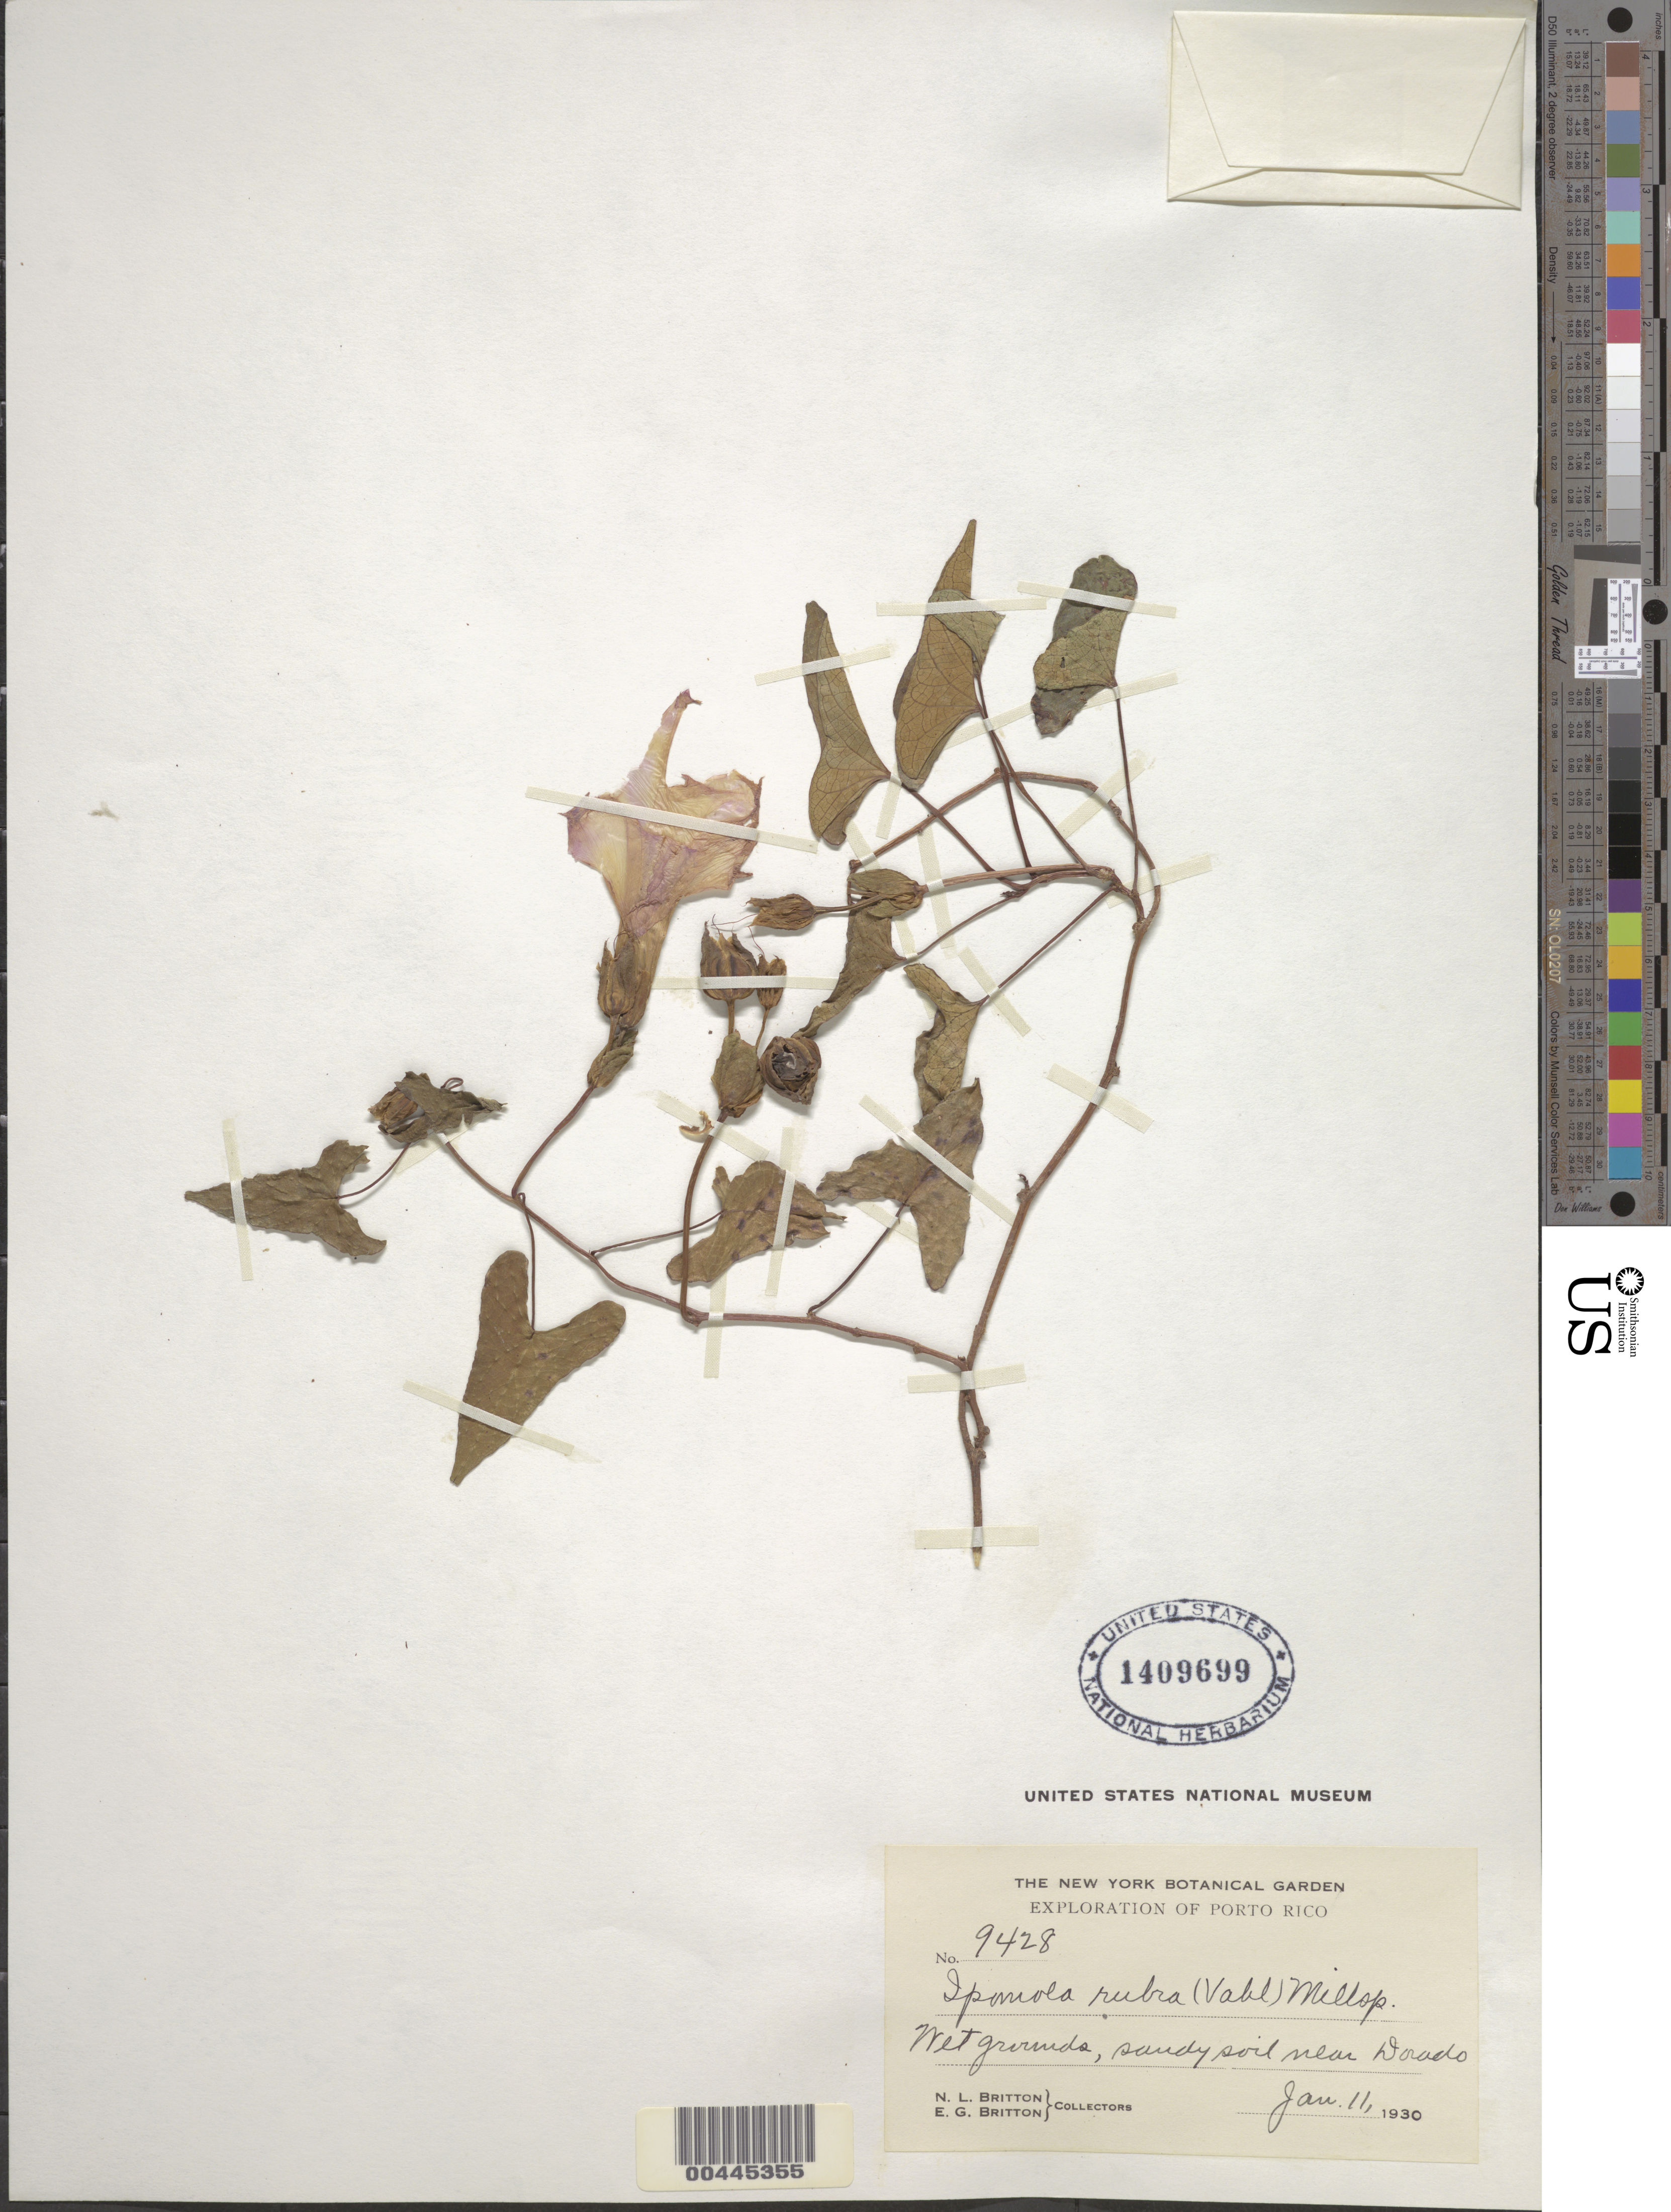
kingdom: Plantae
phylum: Tracheophyta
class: Magnoliopsida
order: Solanales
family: Convolvulaceae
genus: Ipomoea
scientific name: Ipomoea setifera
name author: Poir.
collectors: Britton, -- & Britton, --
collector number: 9428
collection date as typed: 11 Jan 1930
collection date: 1930-01-11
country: Puerto Rico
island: Greater Antilles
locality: near Dorado. Wet grounds.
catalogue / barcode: US 1409699